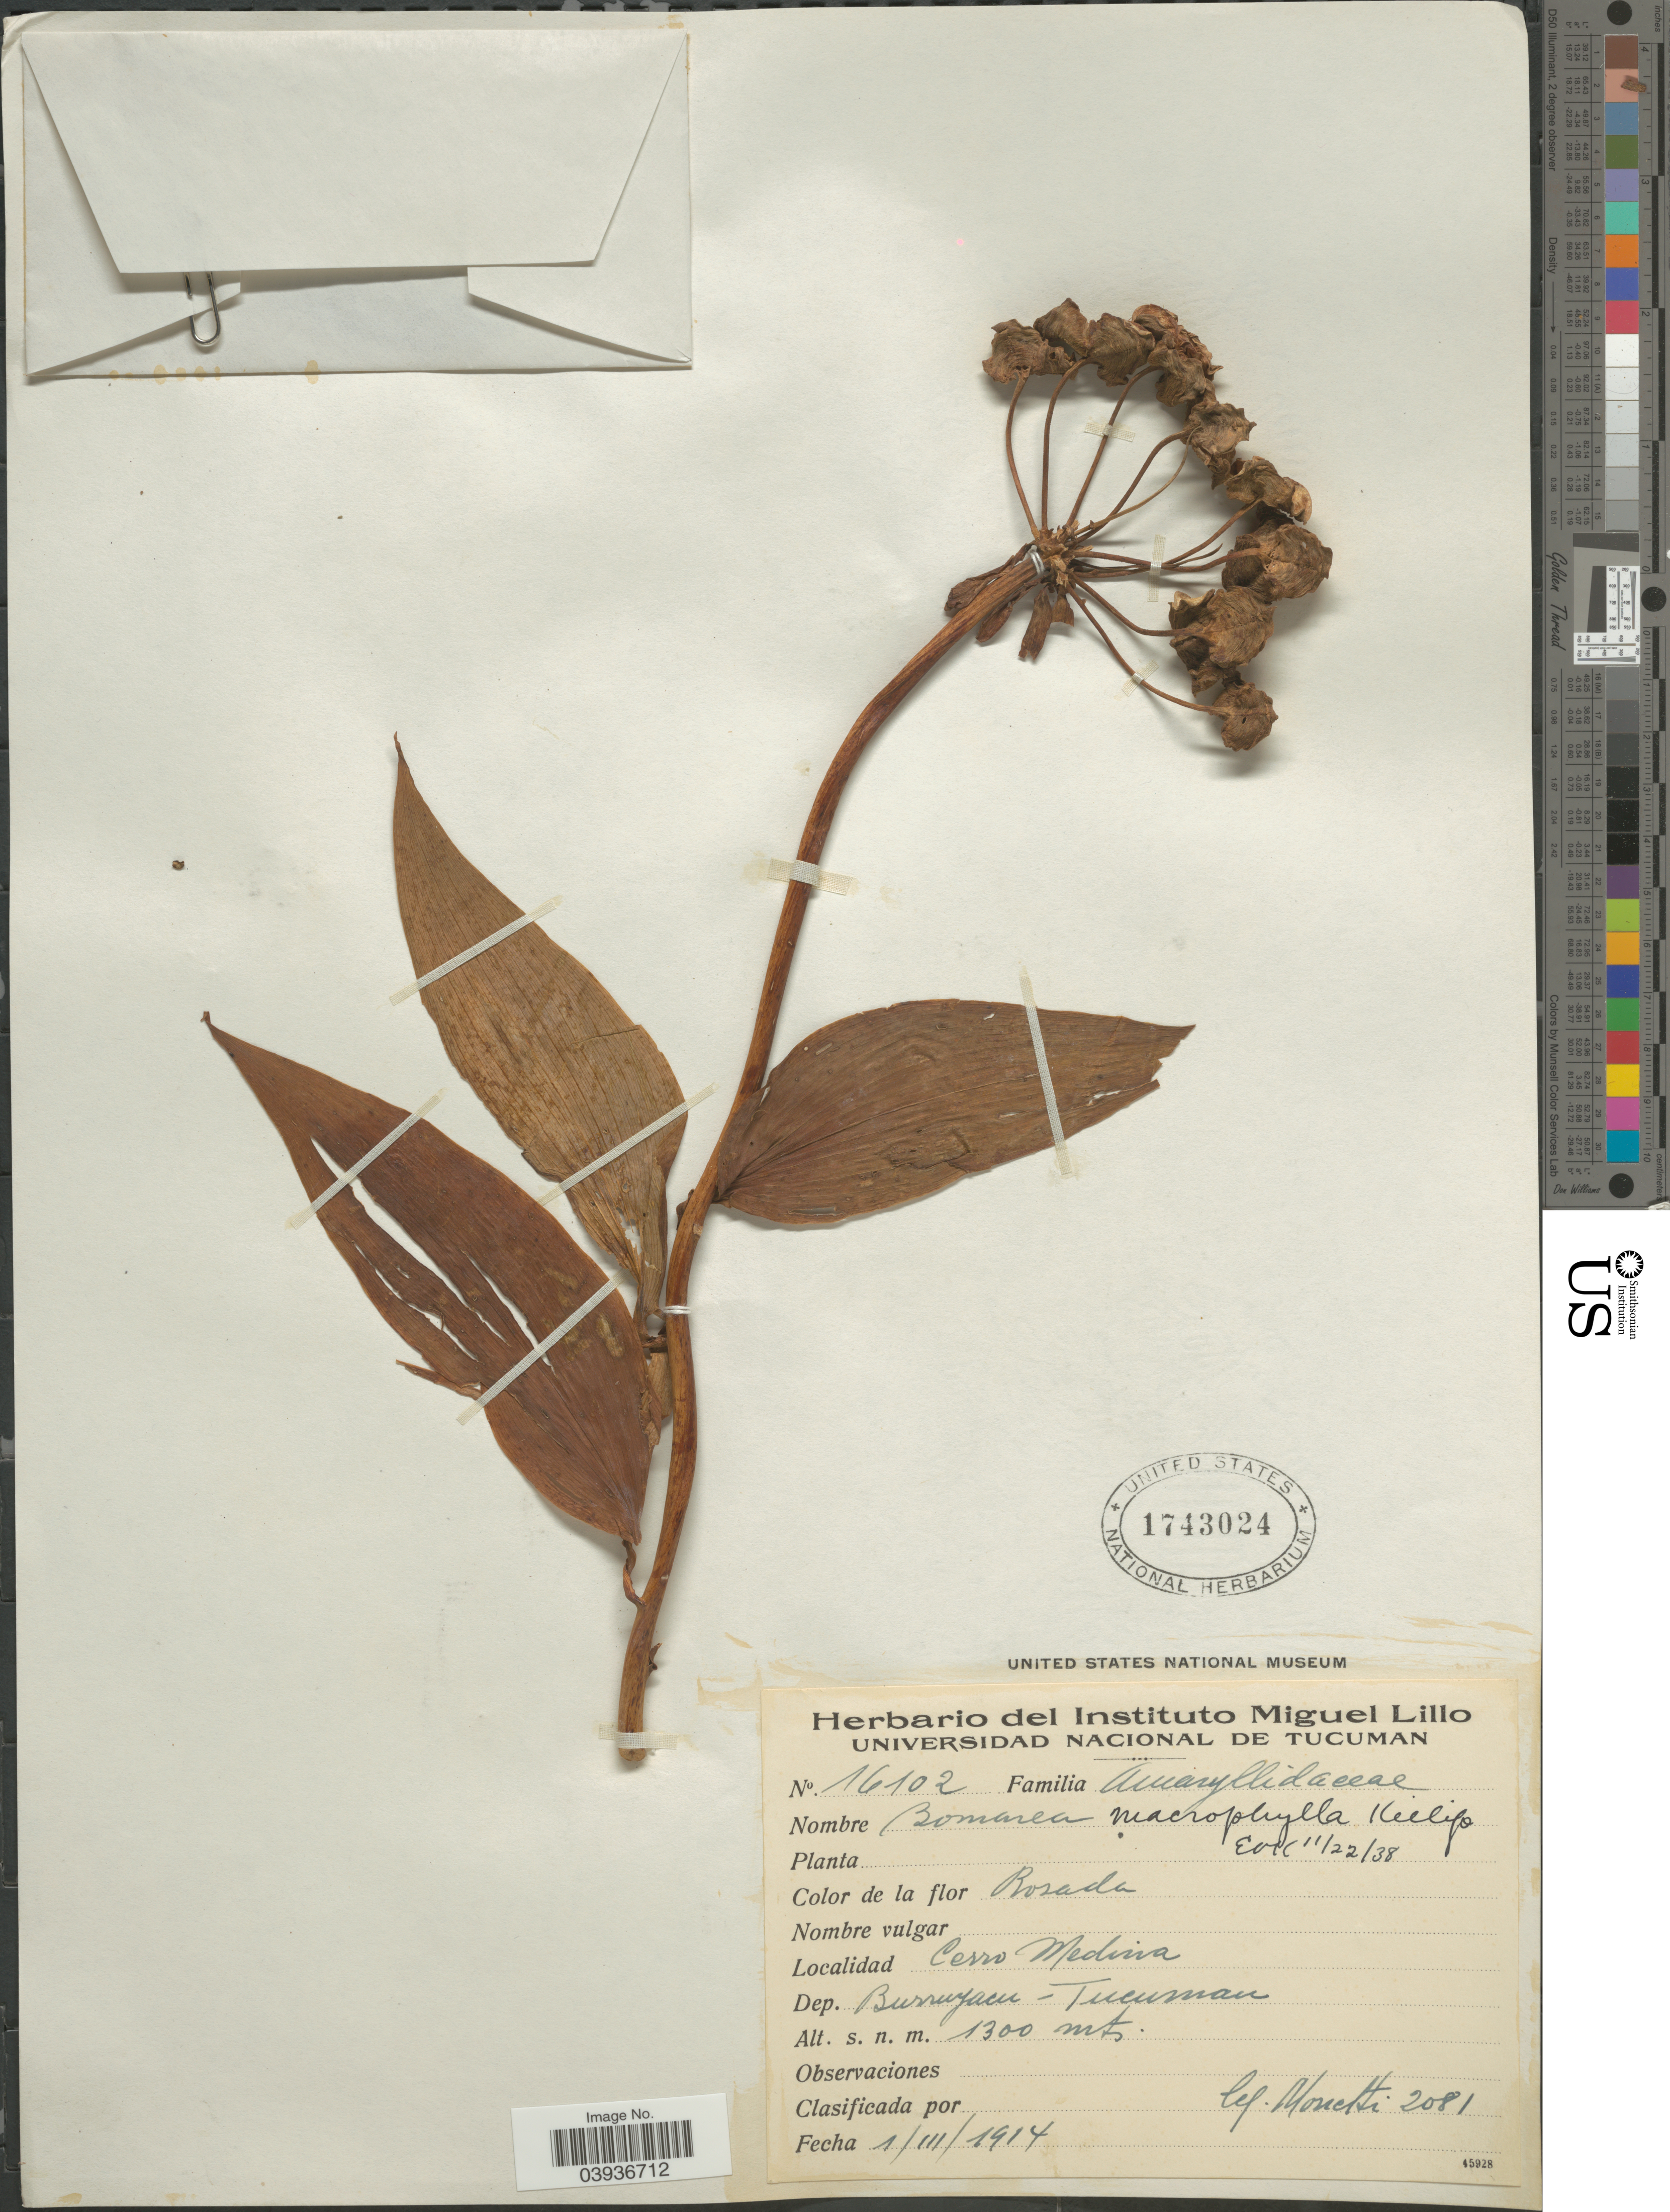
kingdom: Plantae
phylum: Tracheophyta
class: Liliopsida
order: Liliales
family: Alstroemeriaceae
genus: Bomarea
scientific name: Bomarea ovata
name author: (Cav.) Mirb.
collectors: Monetti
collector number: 2081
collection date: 1914-03-01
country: Argentina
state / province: Tucuman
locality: Cerro Medina. Dep. Burruyacu-Tucuman.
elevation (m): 1300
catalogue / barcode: US 1743024